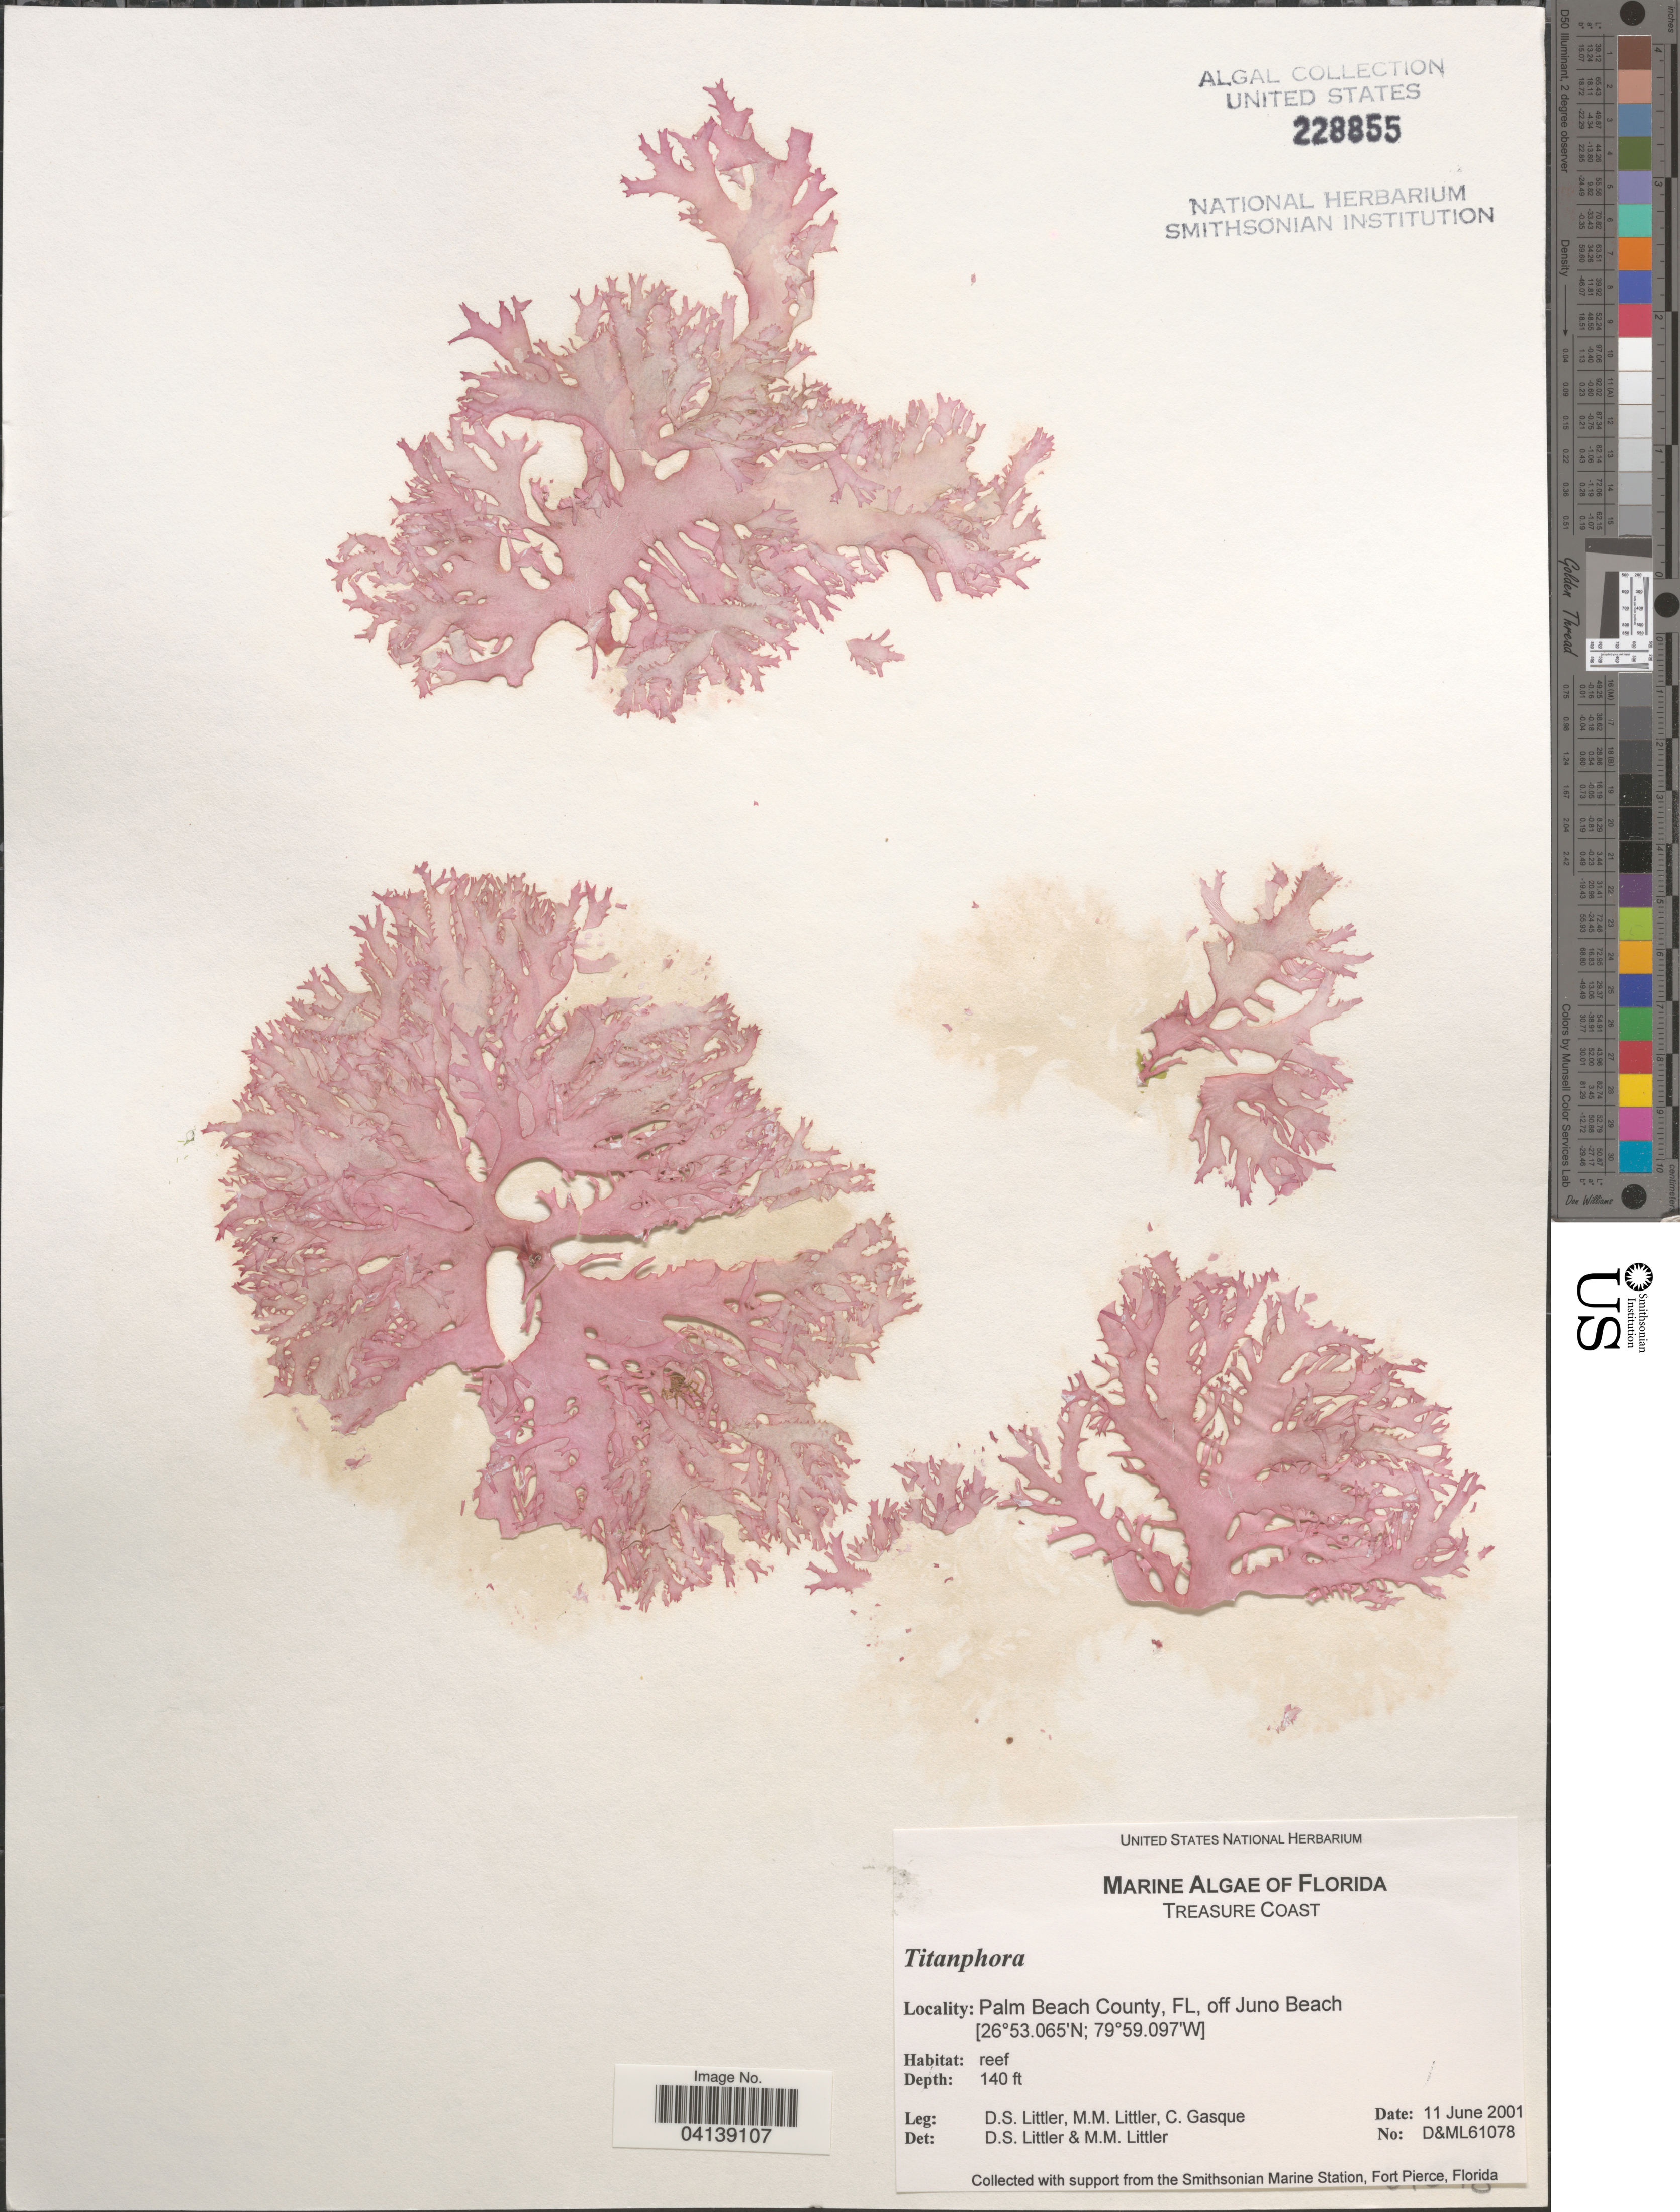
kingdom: Plantae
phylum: Rhodophyta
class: Florideophyceae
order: Nemastomatales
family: Schizymeniaceae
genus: Titanophora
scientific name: Titanophora sp.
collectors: D. S. Littler & C. Gasque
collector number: D&ML61078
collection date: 2001-06-11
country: United States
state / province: Florida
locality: Treasure Coast. Palm Beach County, off Juno Beach.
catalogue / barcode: US 228855